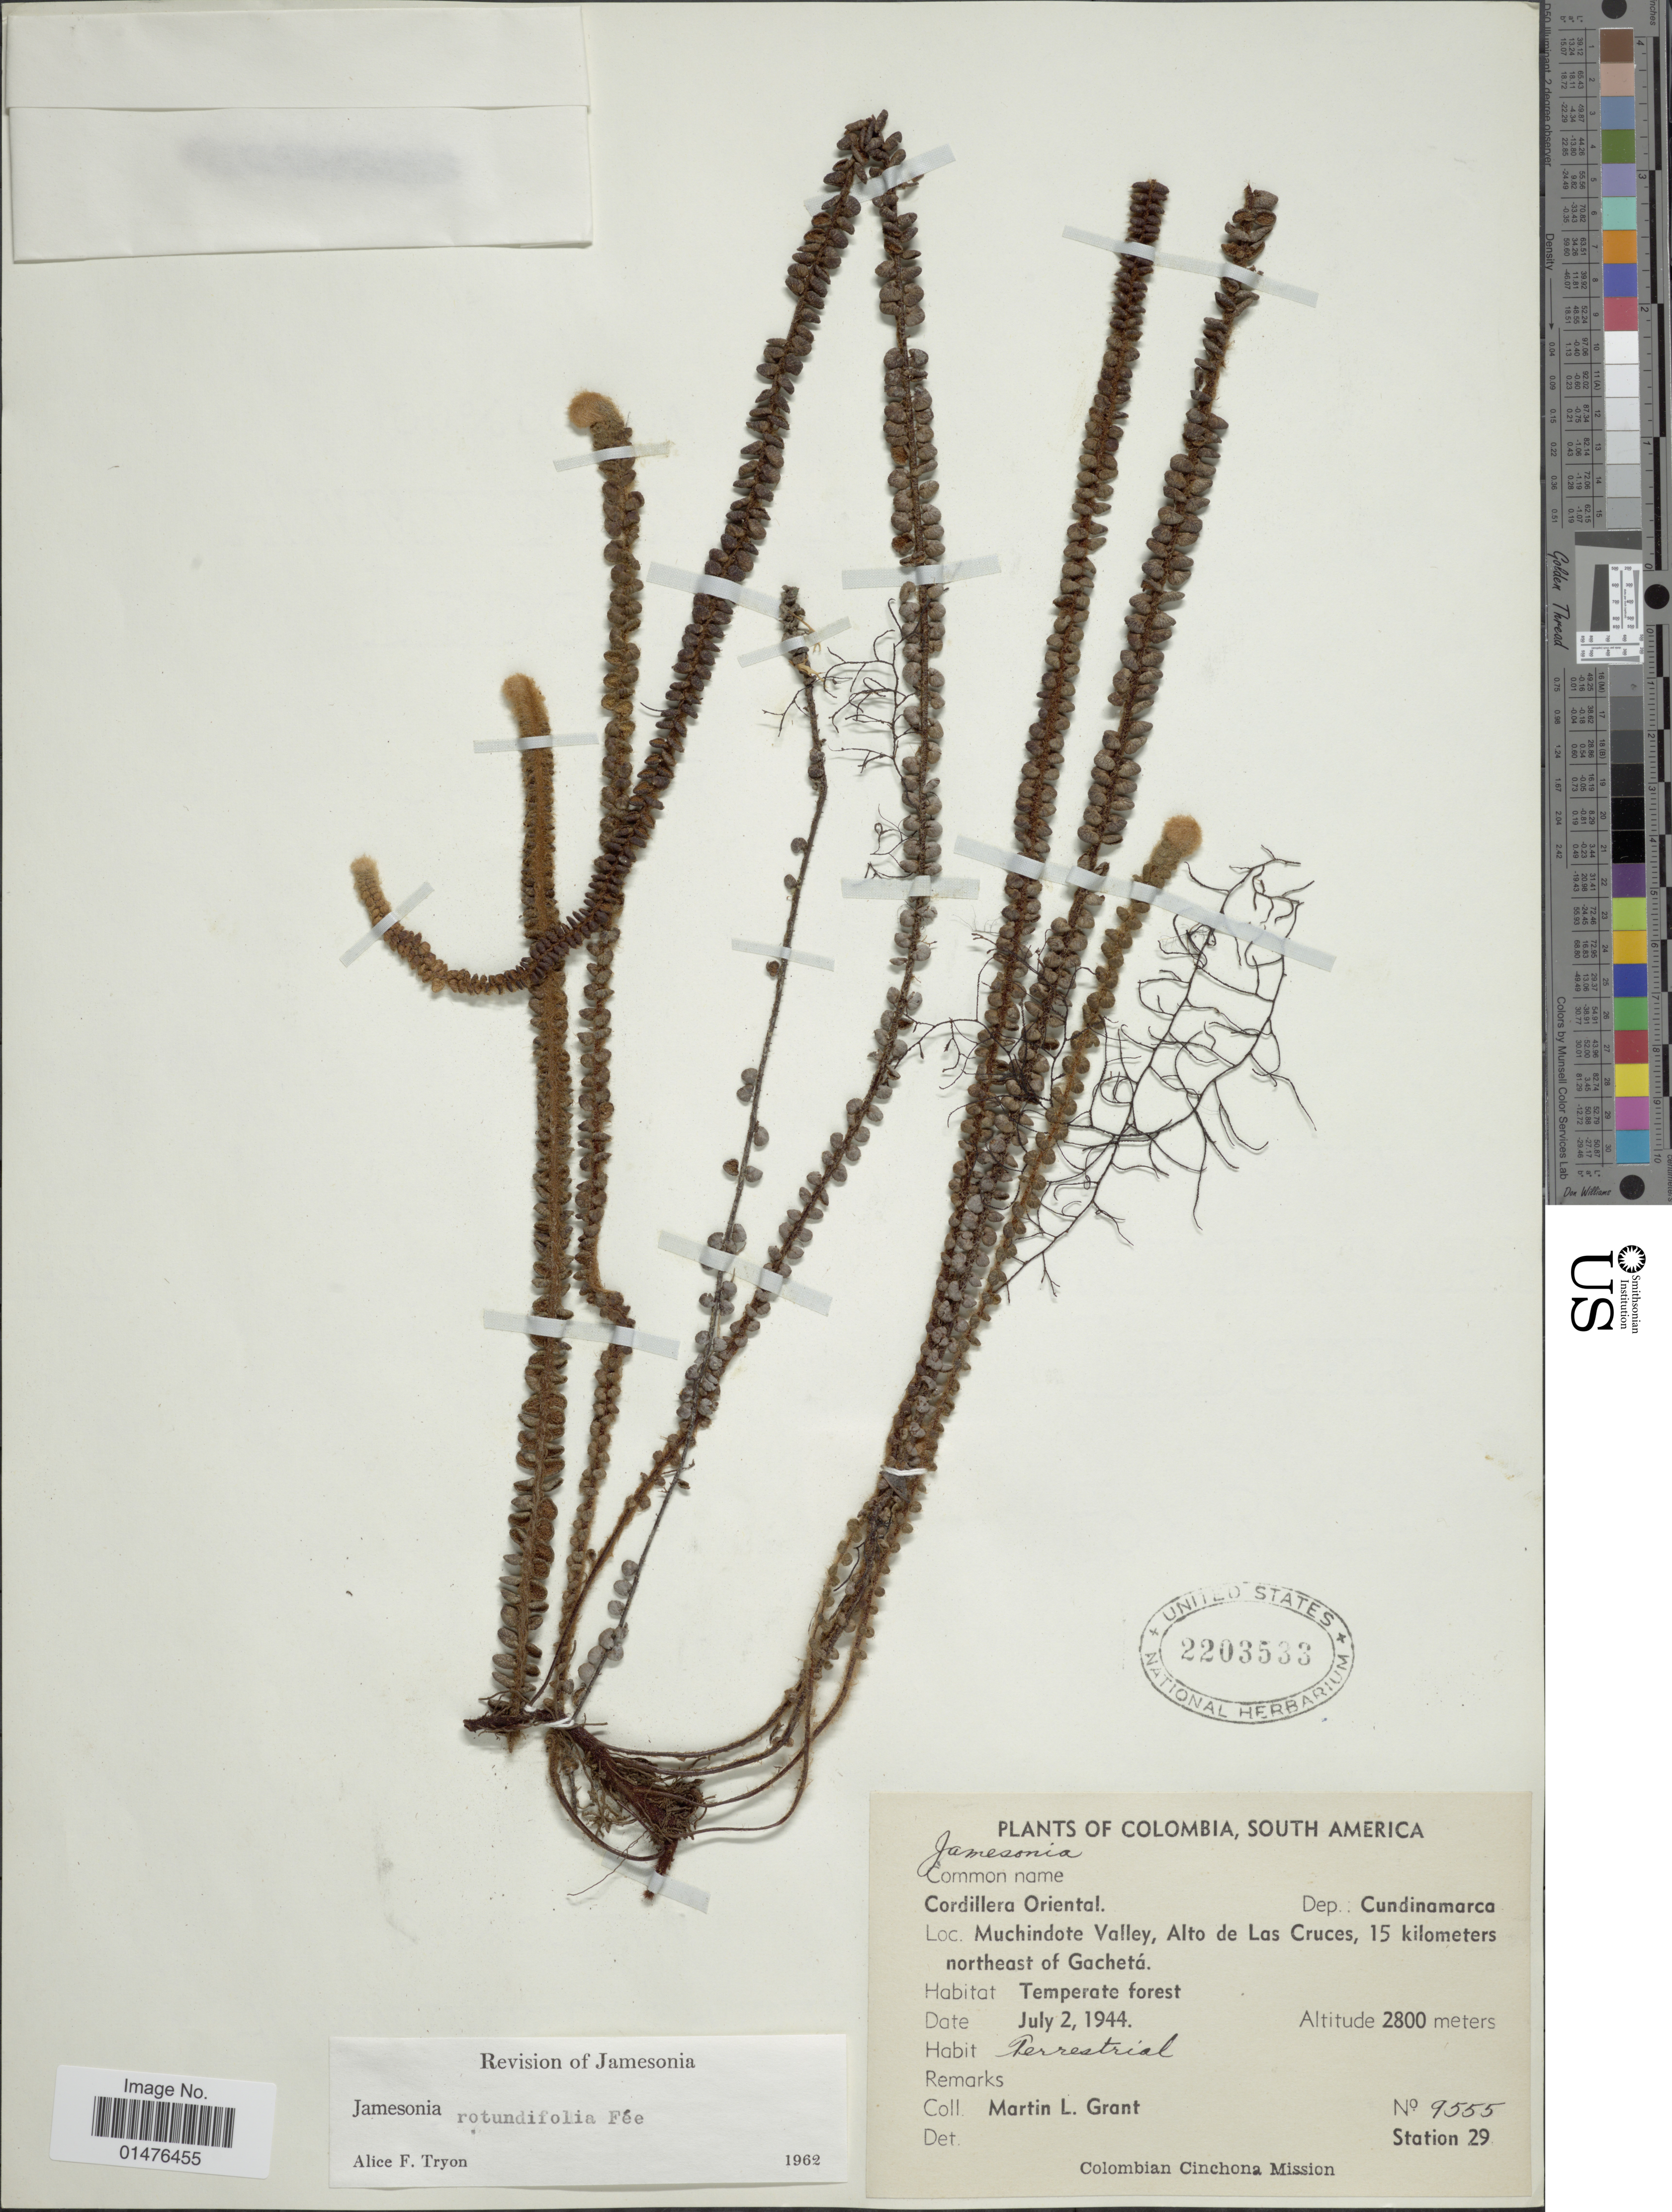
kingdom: Plantae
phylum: Tracheophyta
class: Polypodiopsida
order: Polypodiales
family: Pteridaceae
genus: Jamesonia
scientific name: Jamesonia rotundifolia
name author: Fée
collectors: M. L. Grant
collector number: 9555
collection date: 1944-07-02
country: Colombia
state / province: Cundinamarca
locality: Cordillera Oriental. Muchindote Valley, Alto de Las Cruces, 15 kilometers northeast of Gachetá.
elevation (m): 2800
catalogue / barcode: US 2203533